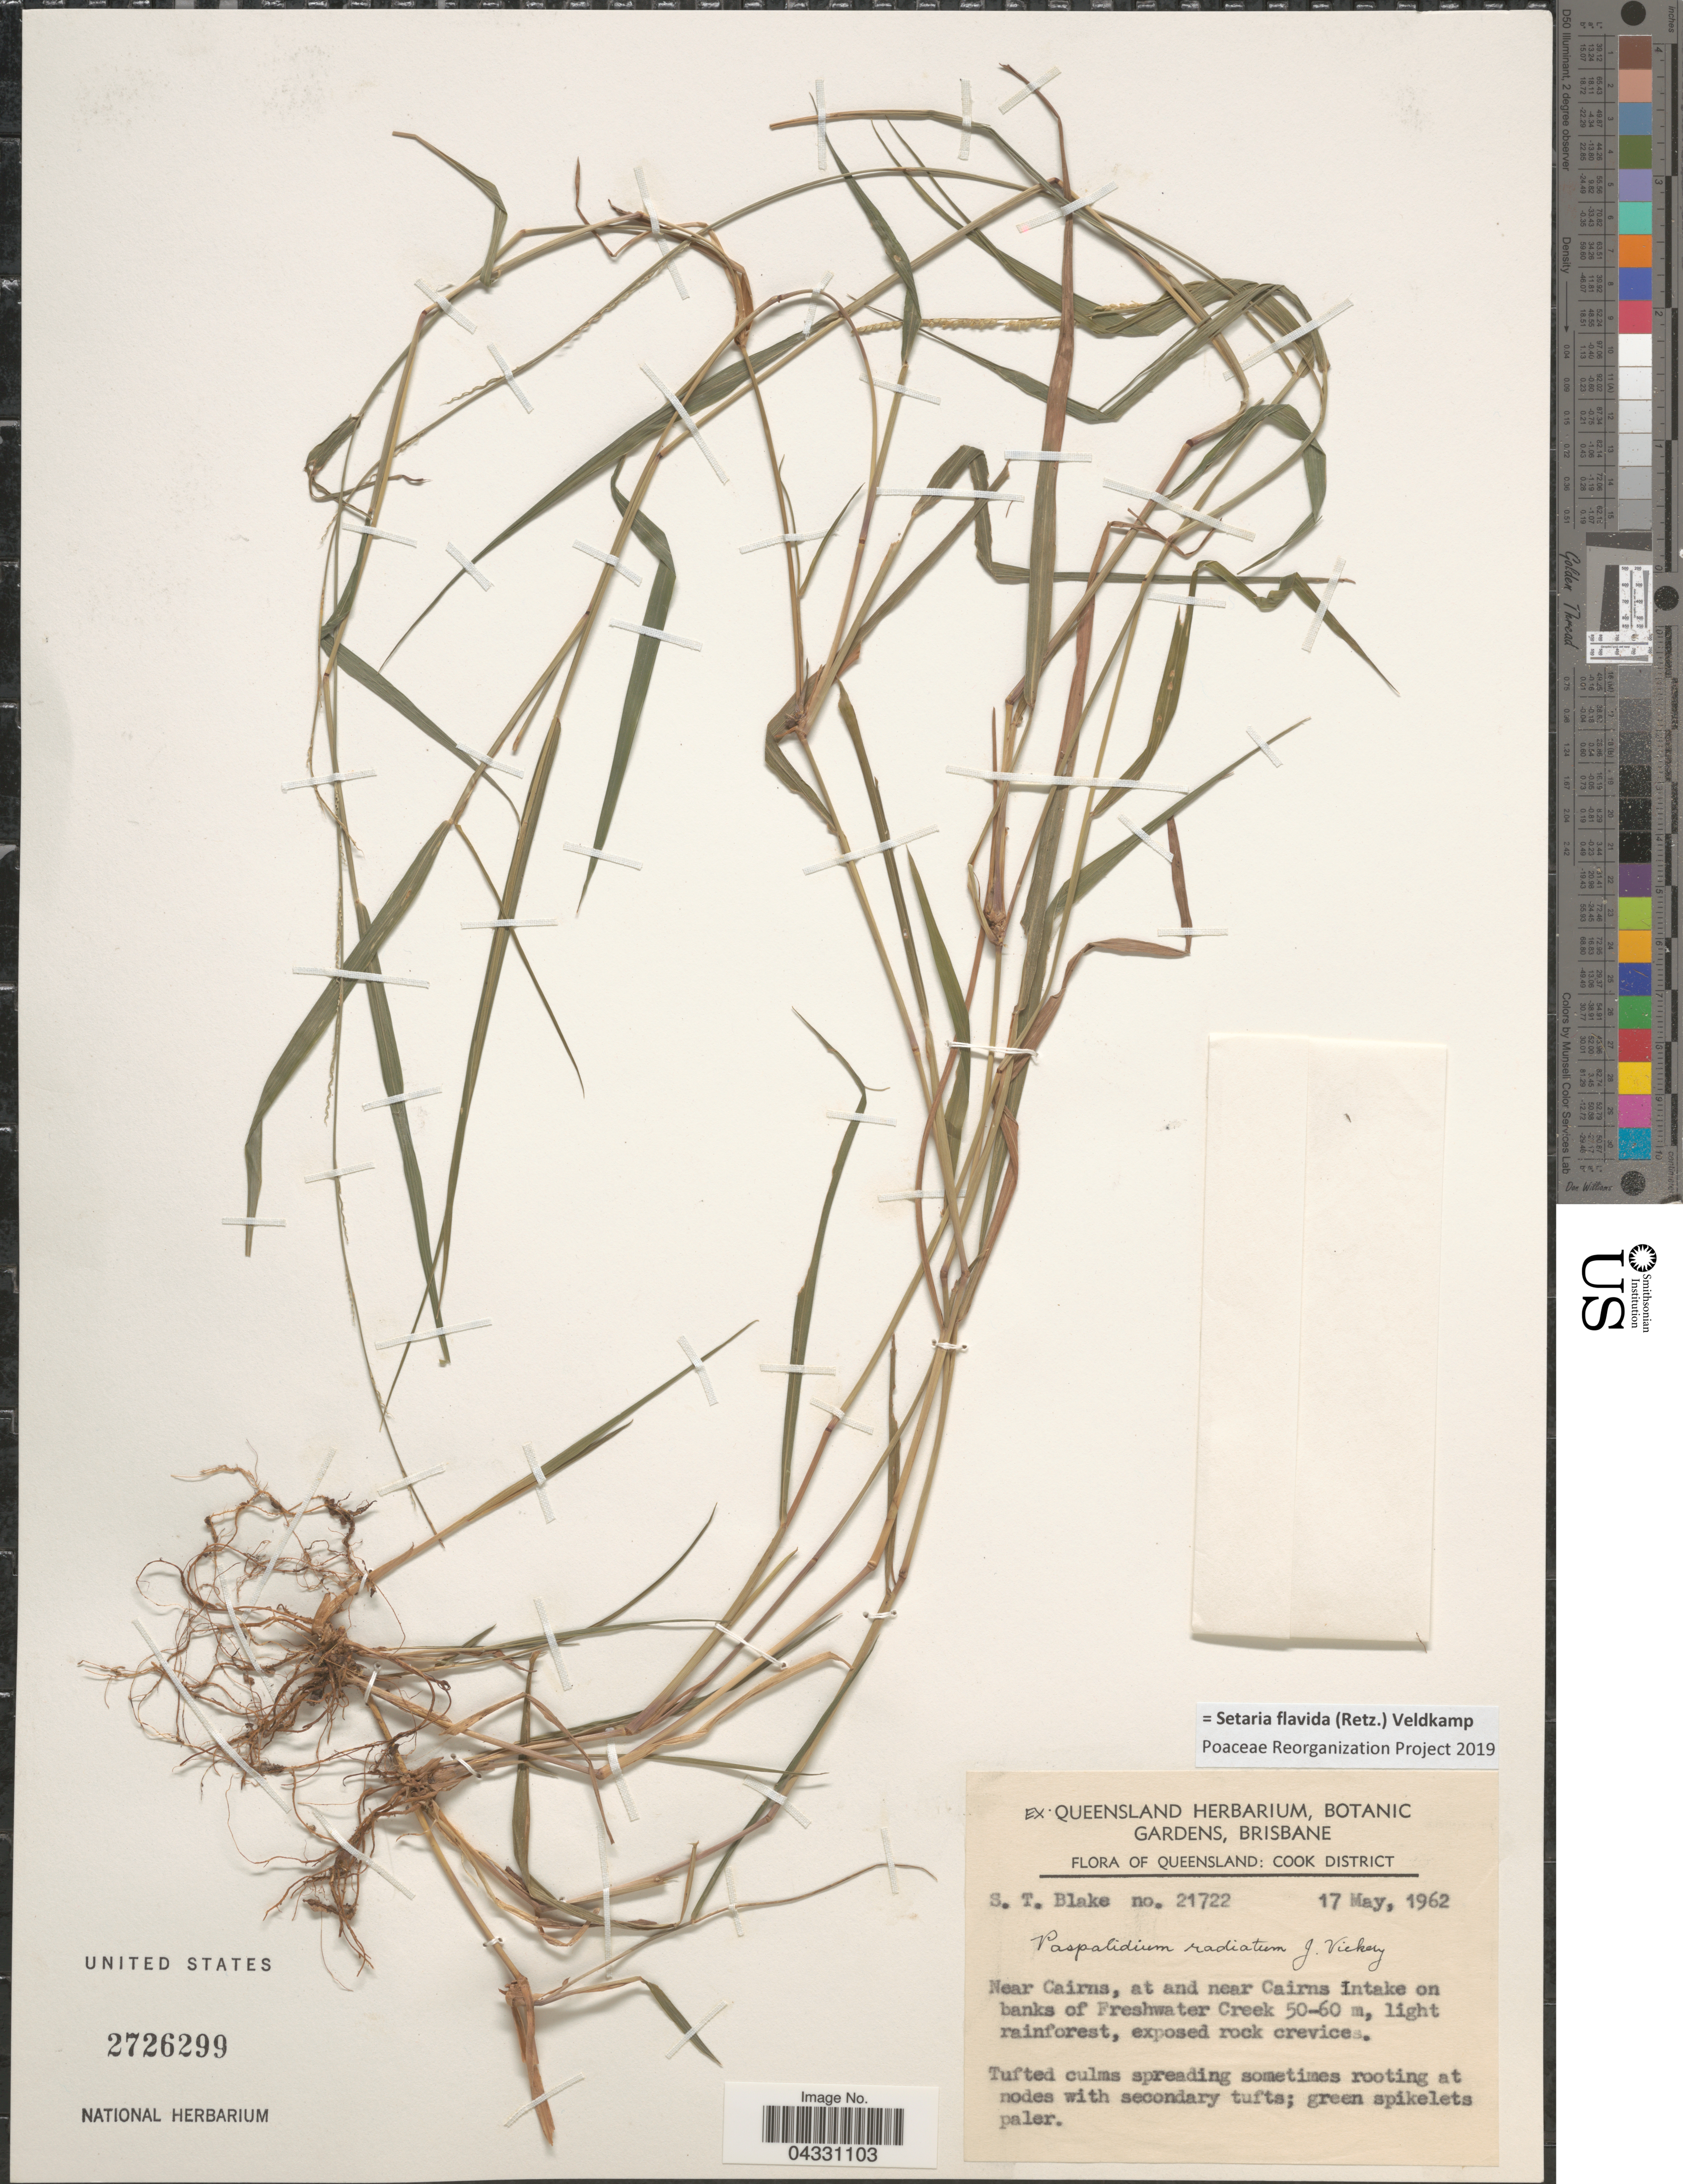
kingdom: Plantae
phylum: Tracheophyta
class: Liliopsida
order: Poales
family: Poaceae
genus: Setaria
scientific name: Setaria flavida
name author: (Retz.) Veldkamp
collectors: S. T. Blake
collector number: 21722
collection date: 1962-05-17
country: Australia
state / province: Queensland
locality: Cook District. Near Cairns, at and near Carins Intake on banks of Freshwater Creek.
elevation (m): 50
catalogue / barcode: US 2726299